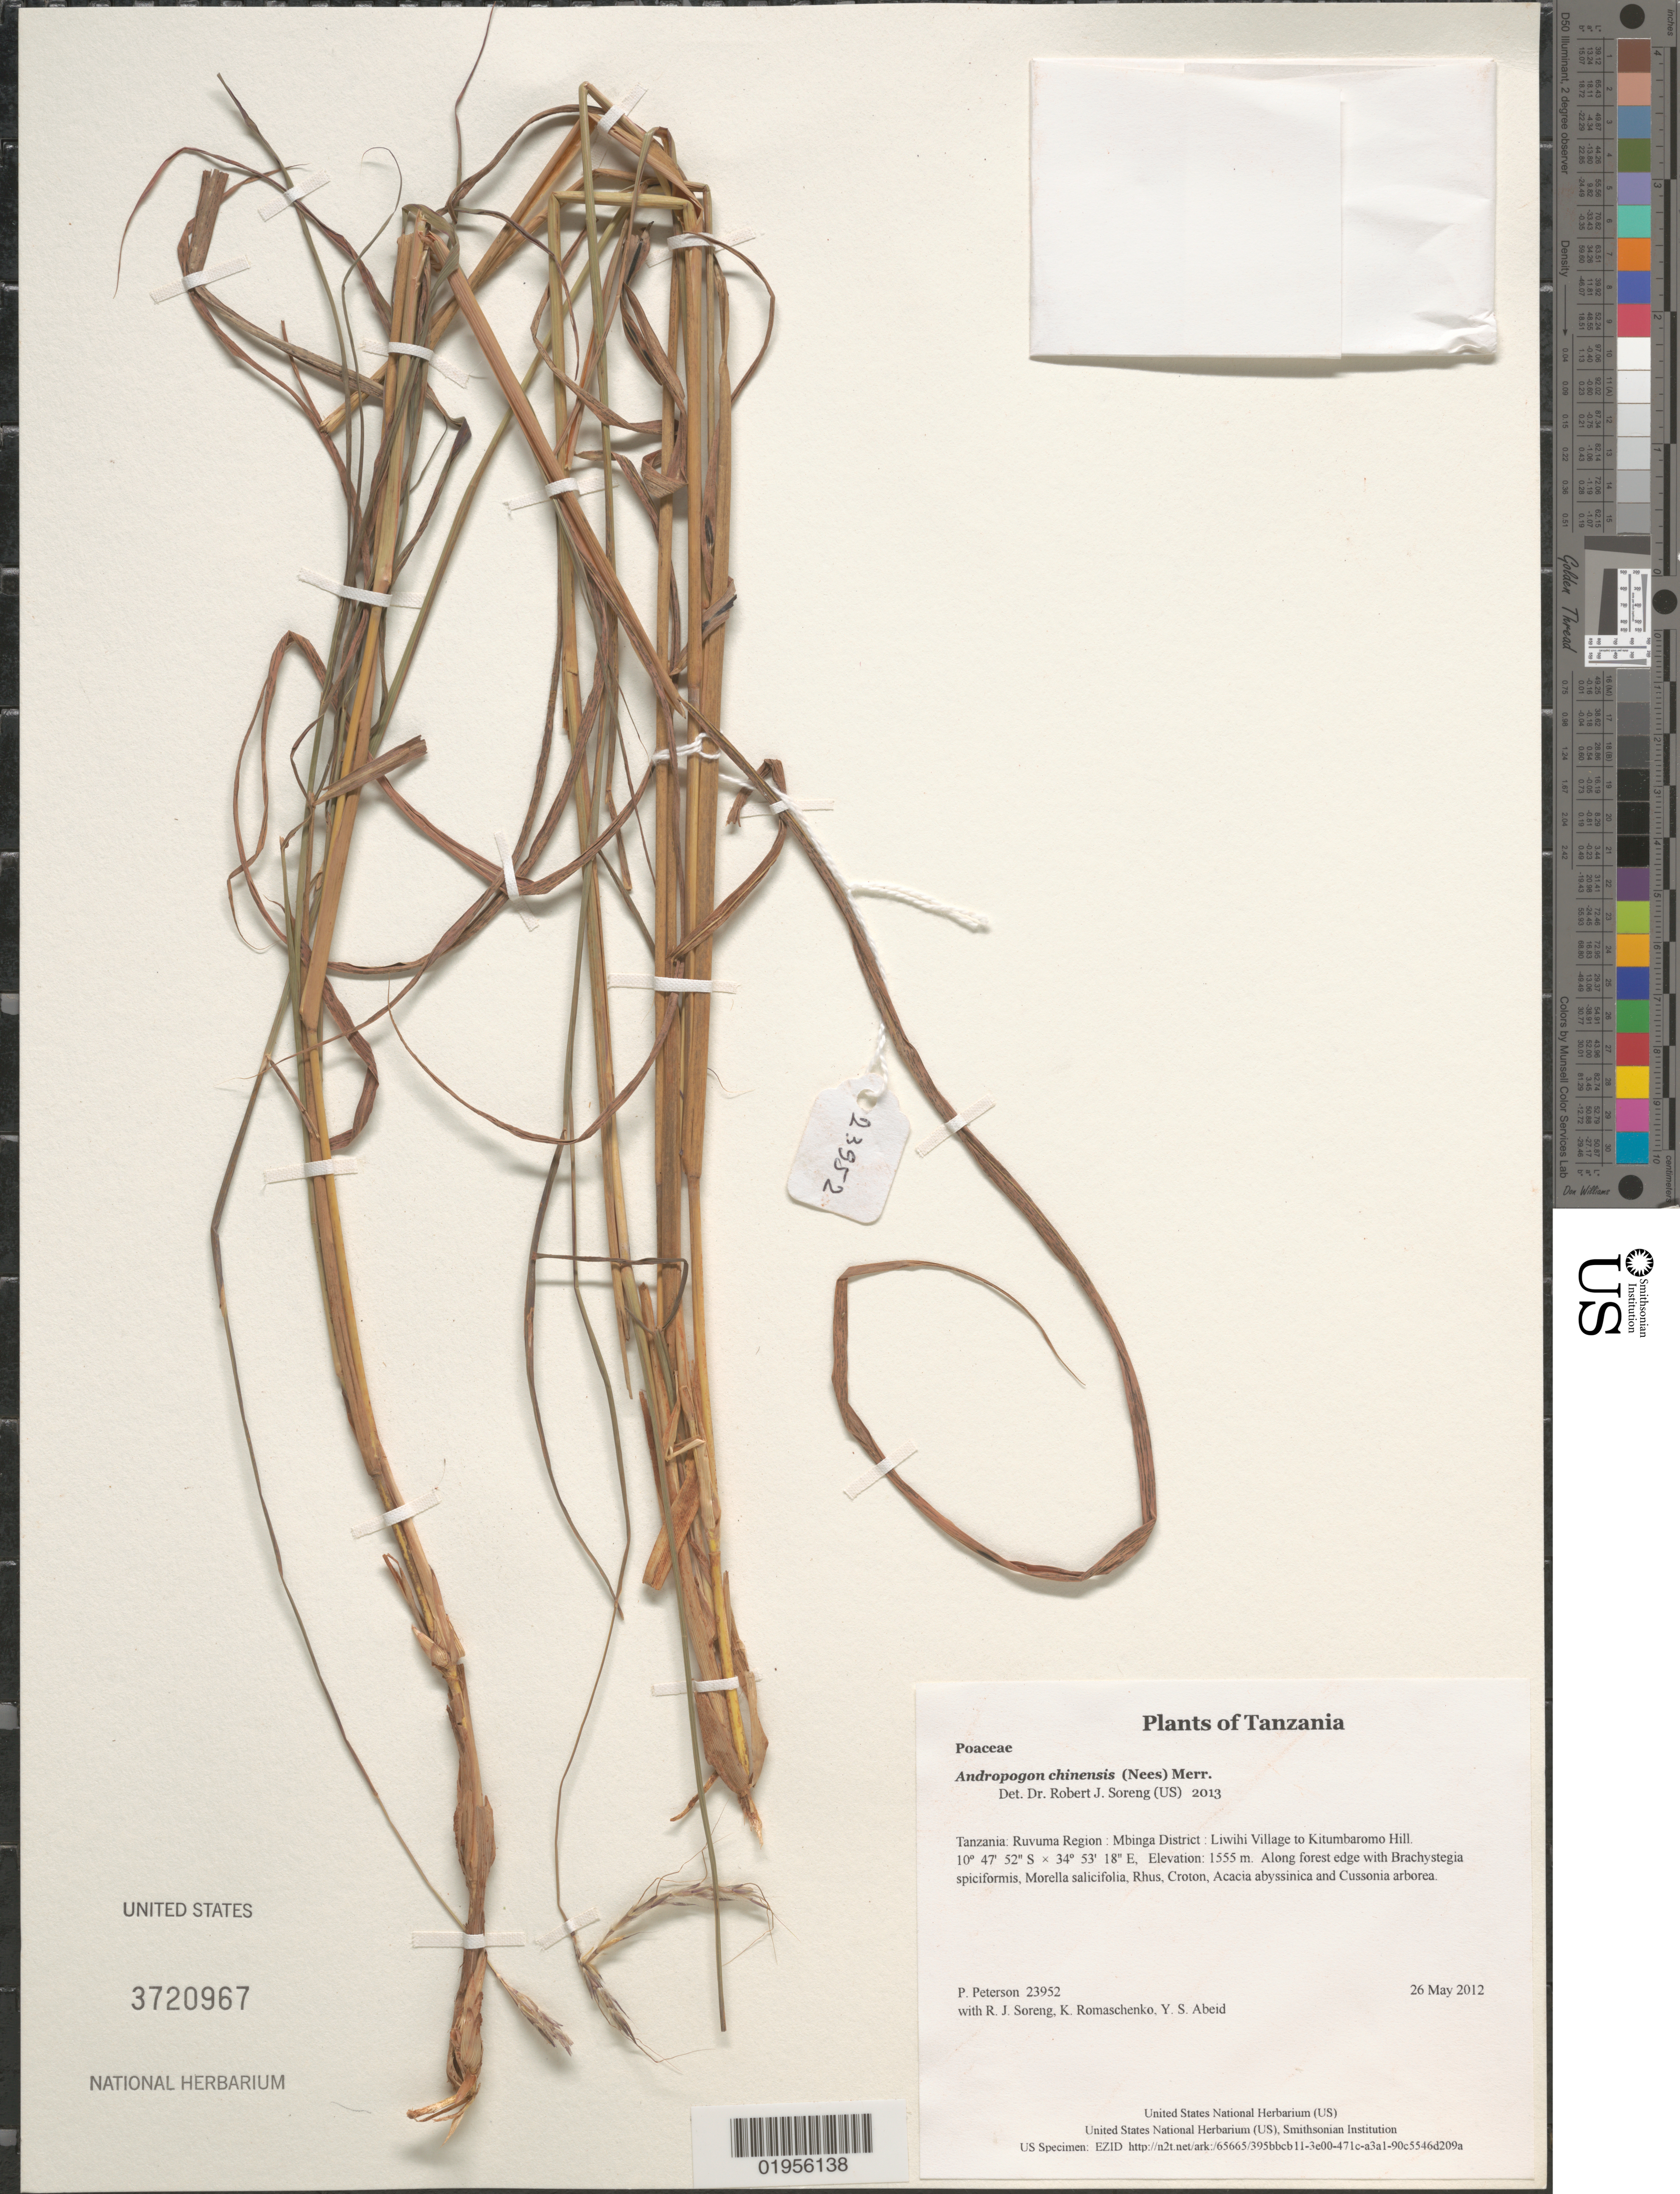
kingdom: Plantae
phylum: Tracheophyta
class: Liliopsida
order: Poales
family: Poaceae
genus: Andropogon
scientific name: Andropogon chinensis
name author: (Nees) Merr.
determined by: Soreng, Robert J., Research Associate (BOT), Smithsonian Institution - National Museum of Natural History (UNITED STATES)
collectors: P. M. Peterson, R. J. Soreng, K. Romaschenko & Y. Abeid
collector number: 23952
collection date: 2012-05-26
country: Tanzania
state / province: Ruvuma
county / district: Mbinga District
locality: Liwihi Village to Kitumbaromo Hill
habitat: Along forest edge with Brachystegia spiciformis, Morella salicifolia, Rhus, Croton, Acacia abyssinica and Cussonia arborea.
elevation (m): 1555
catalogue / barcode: US 3720967